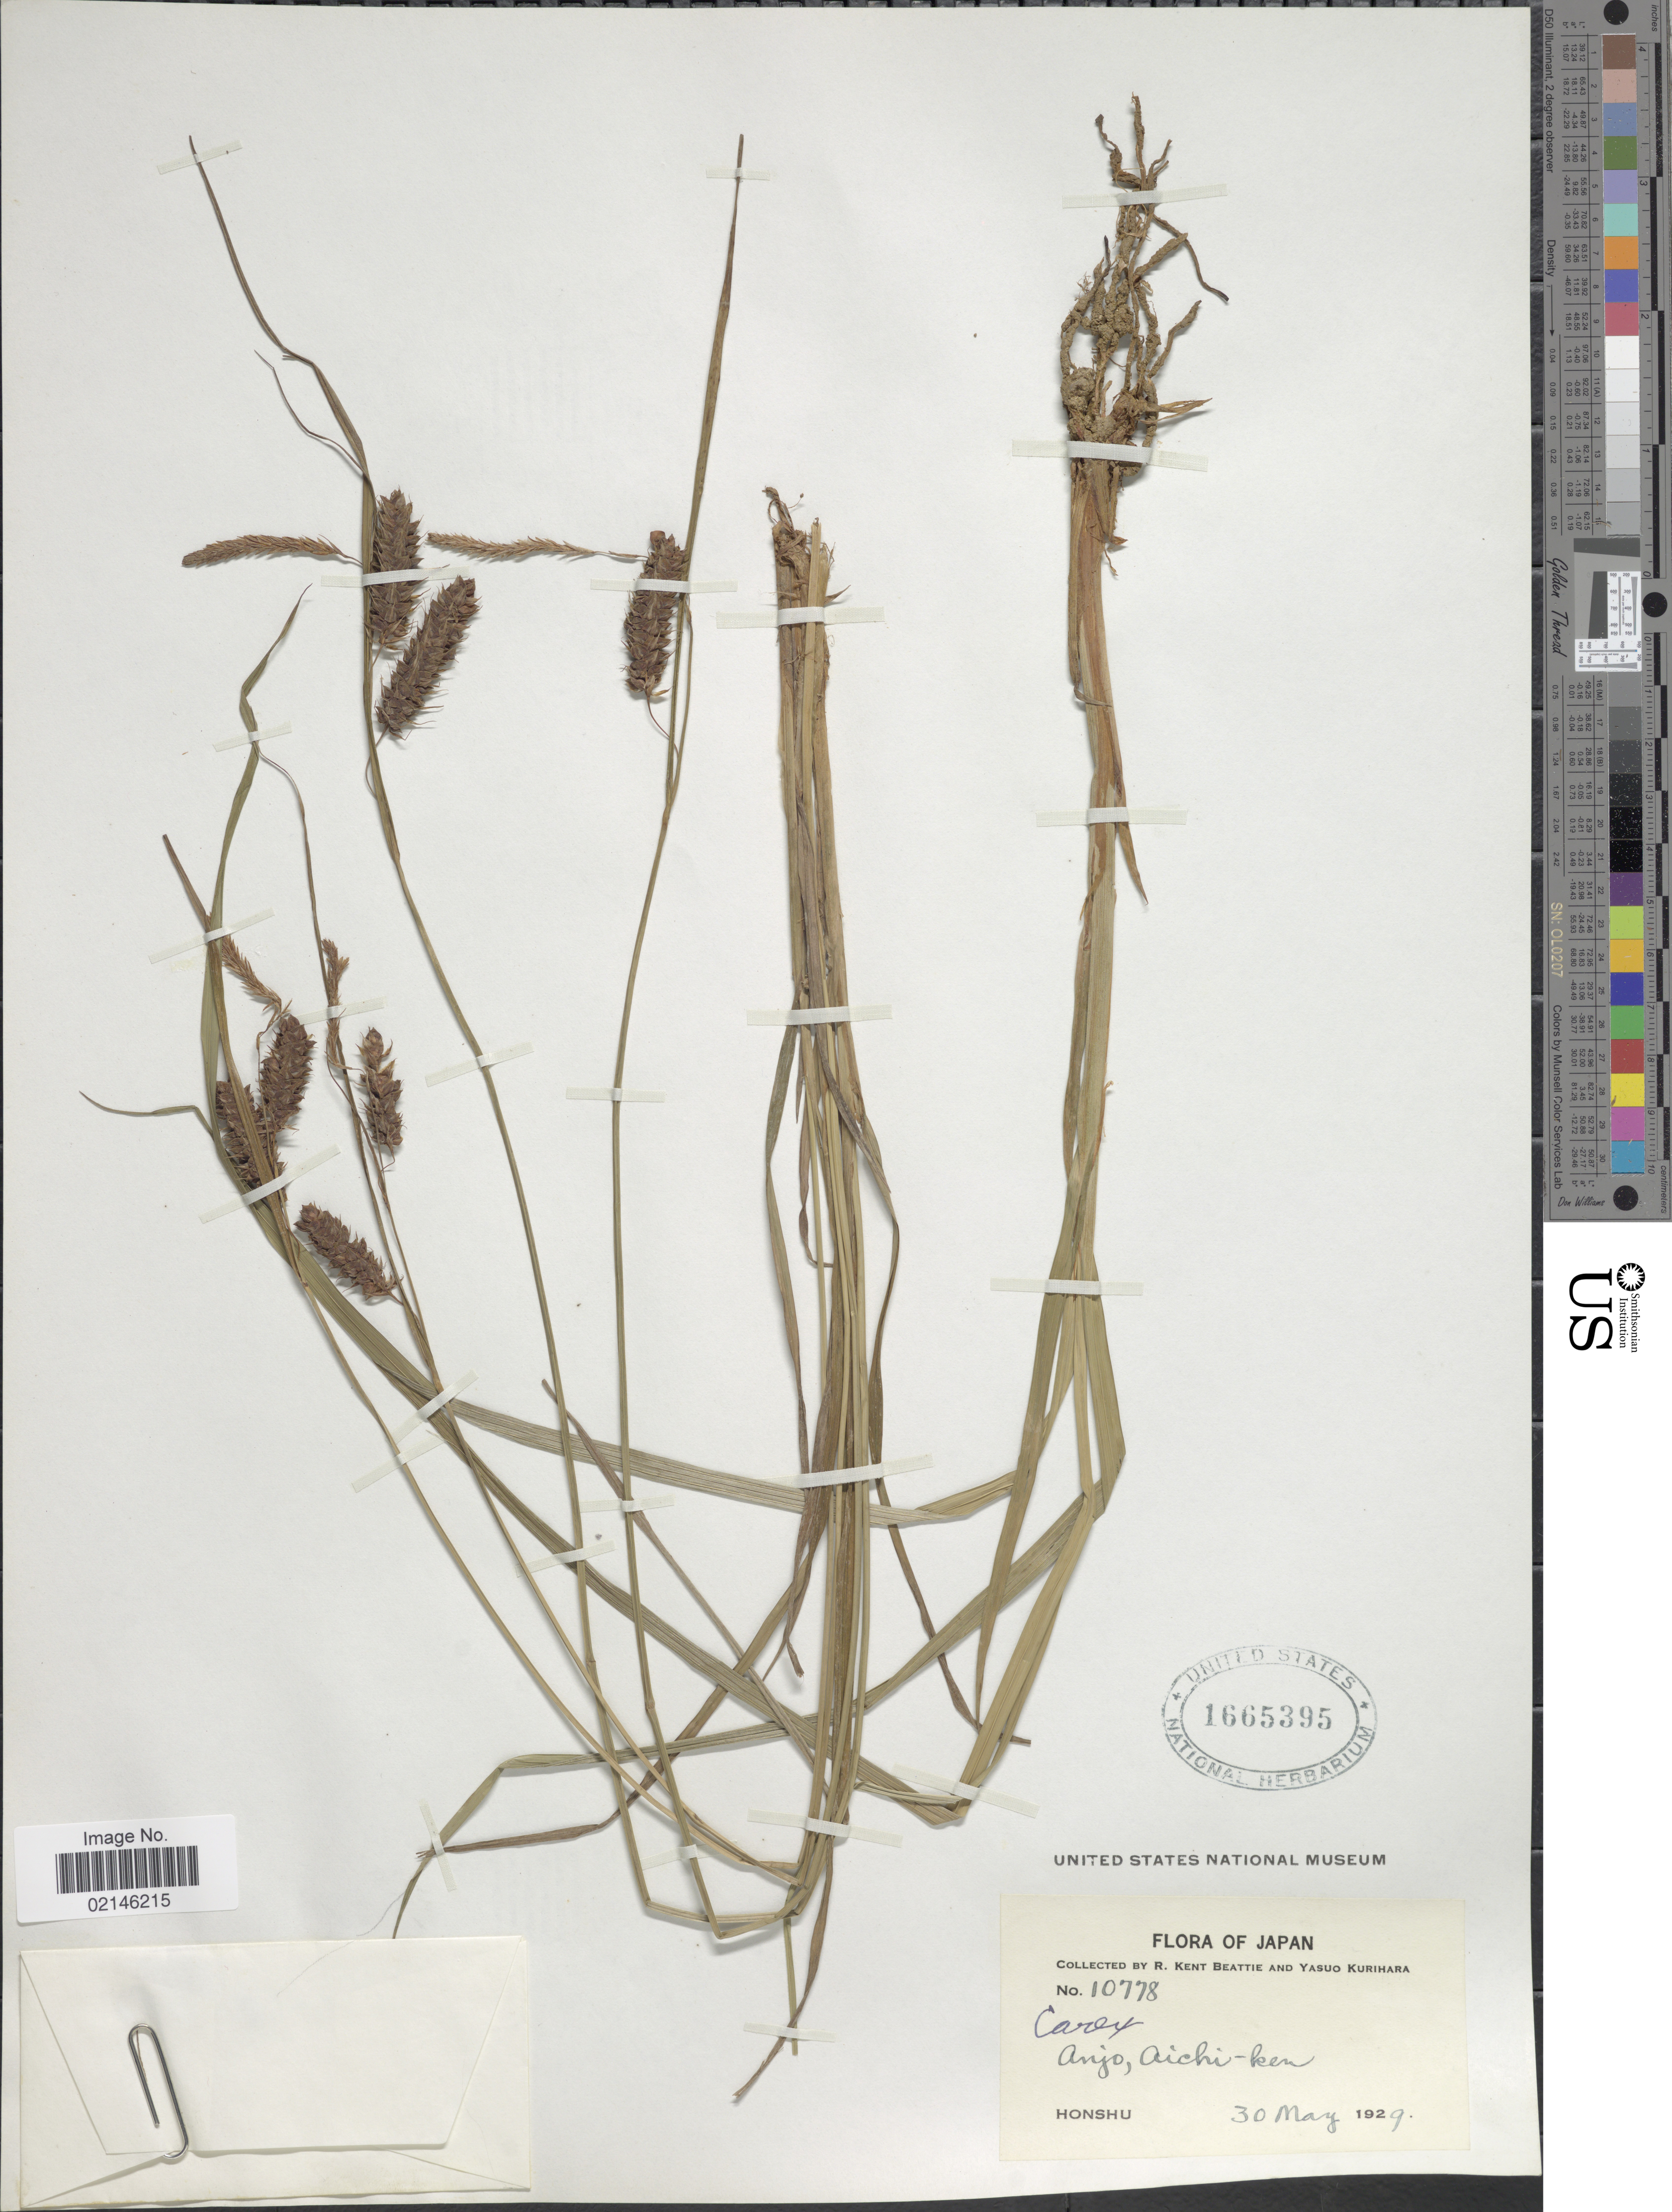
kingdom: Plantae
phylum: Tracheophyta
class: Liliopsida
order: Poales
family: Cyperaceae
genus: Carex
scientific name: Carex sp.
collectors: R. K. Beattie & Y. Kurihara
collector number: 10778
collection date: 1929-05-30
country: Japan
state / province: Aiti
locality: Anjo, Aichi-ken. Honshu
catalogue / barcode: US 1665395